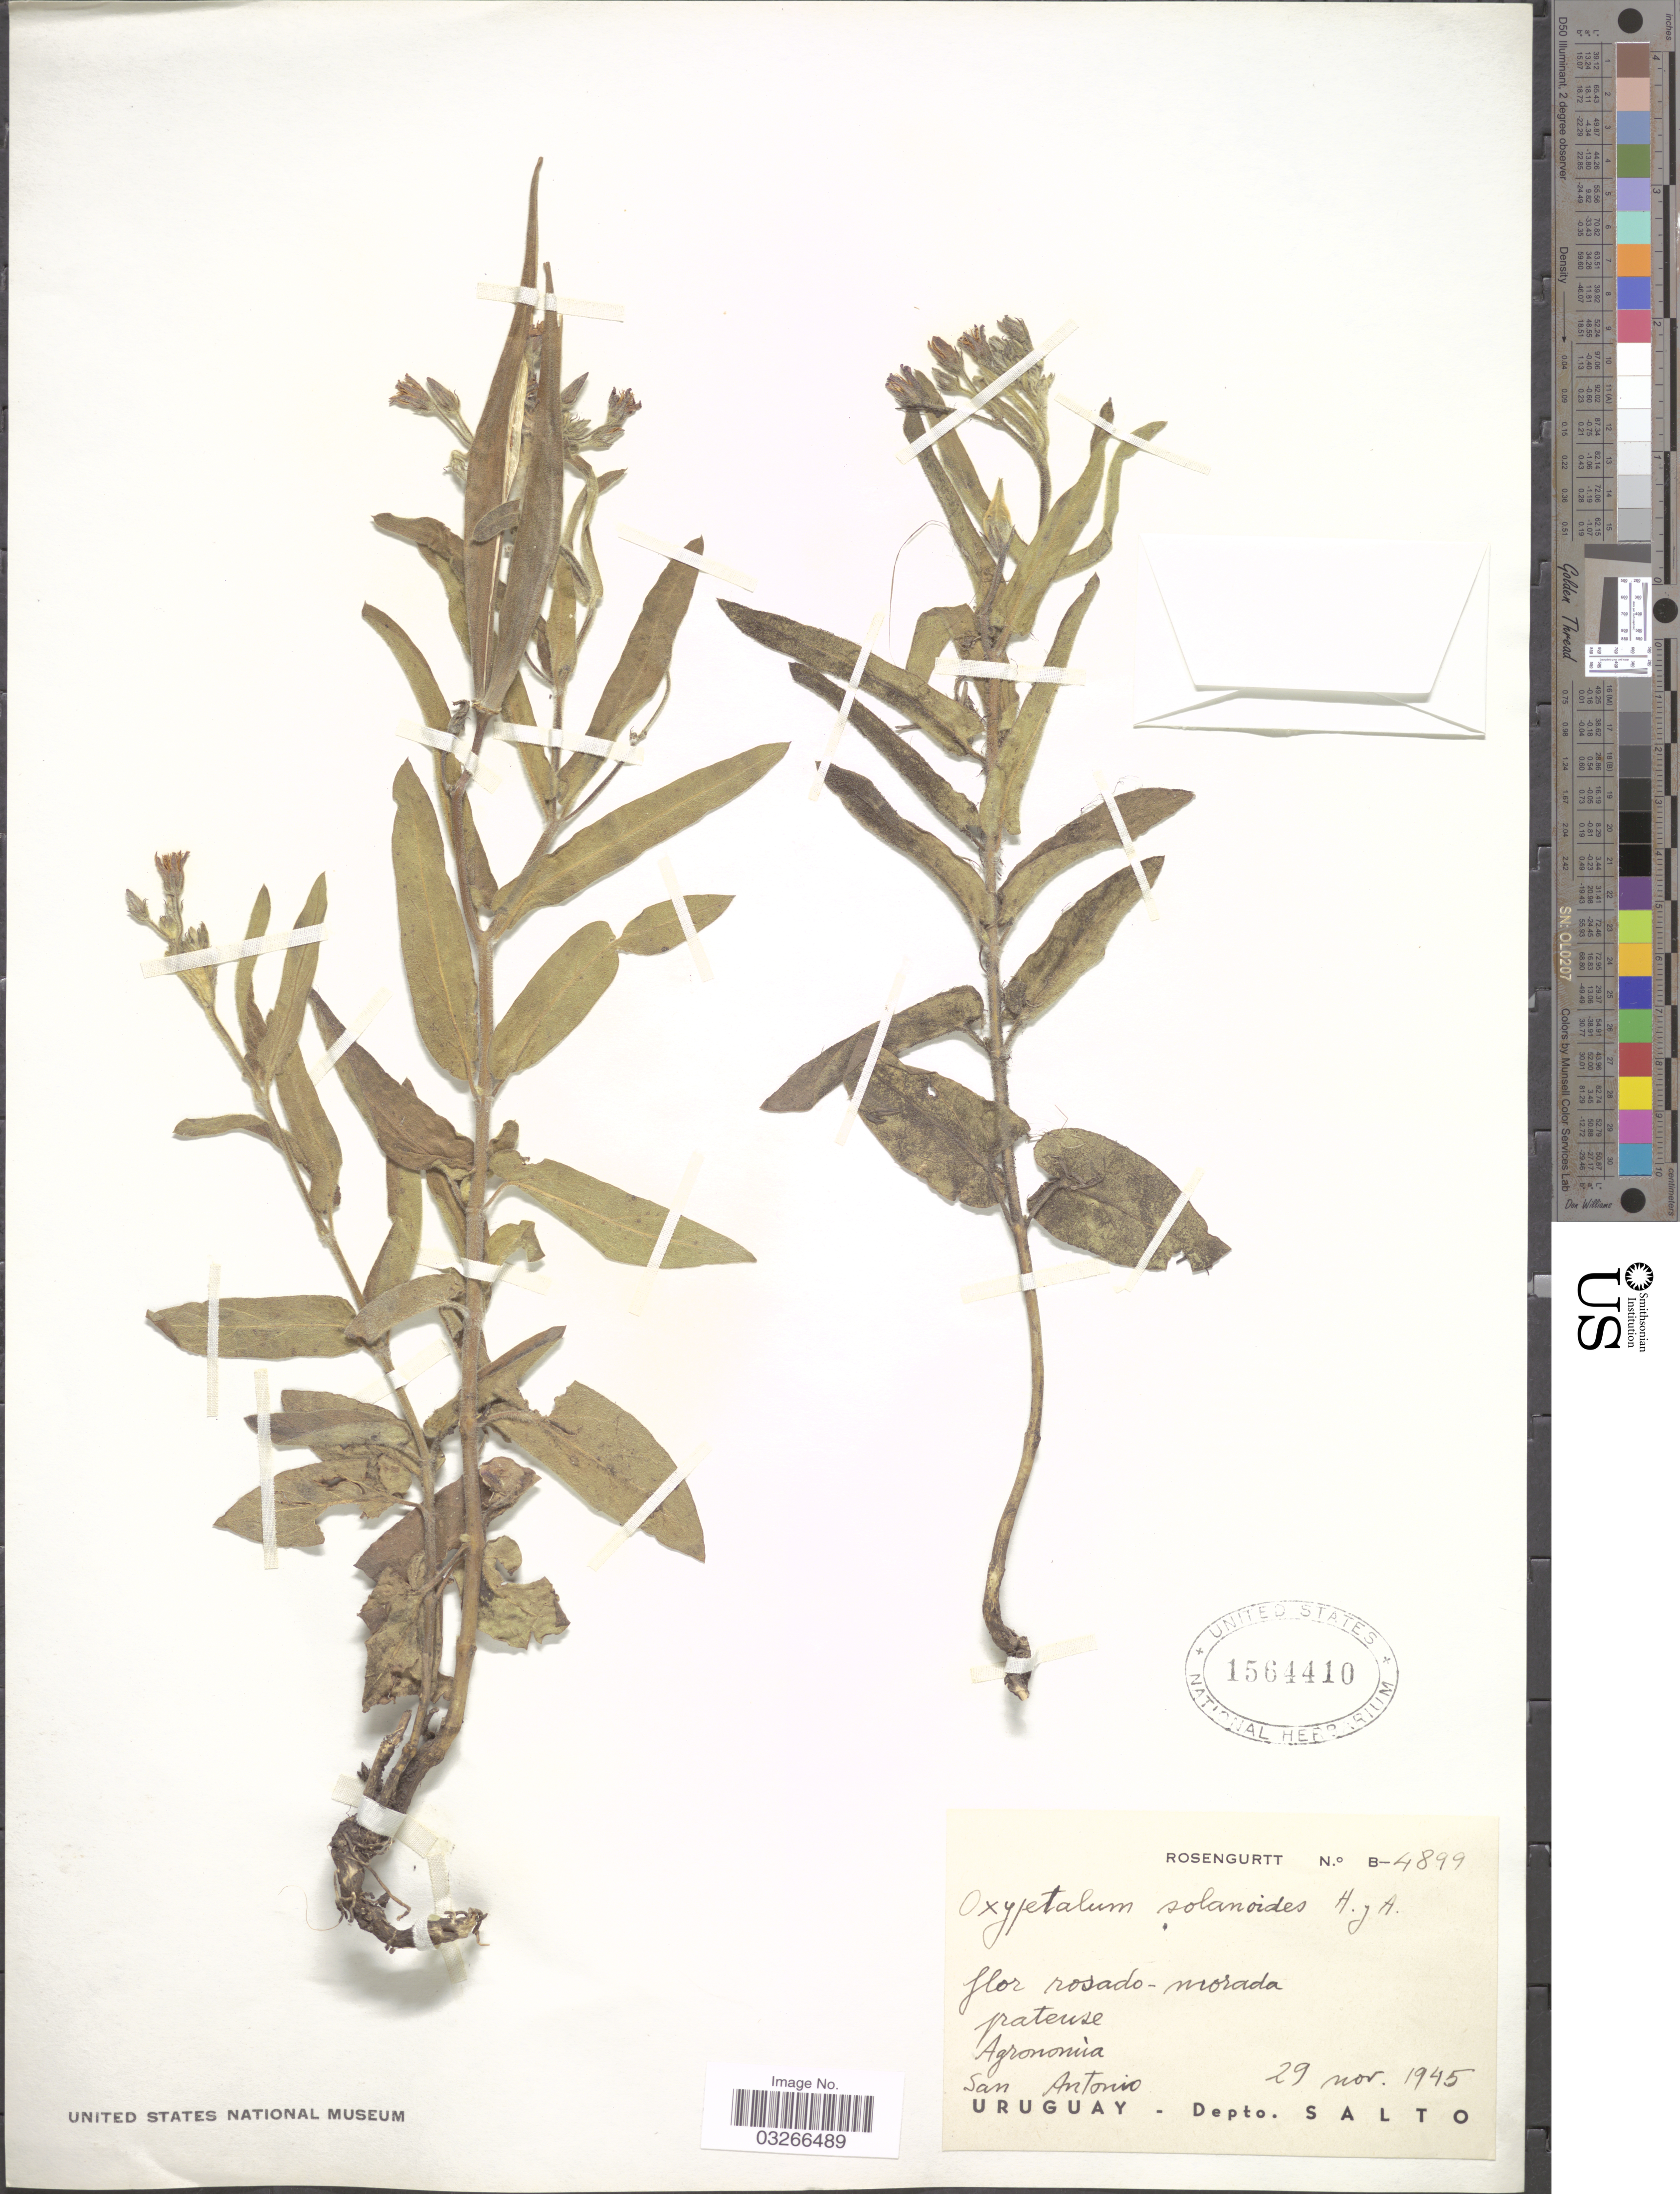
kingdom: Plantae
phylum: Tracheophyta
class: Magnoliopsida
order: Gentianales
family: Apocynaceae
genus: Oxypetalum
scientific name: Oxypetalum solanoides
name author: Hook. & Arn.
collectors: Rosengurtt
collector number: B-4899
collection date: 1945-11-29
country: Uruguay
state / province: Salto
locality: Depto. Salto, San Antonio.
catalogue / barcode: US 1564410